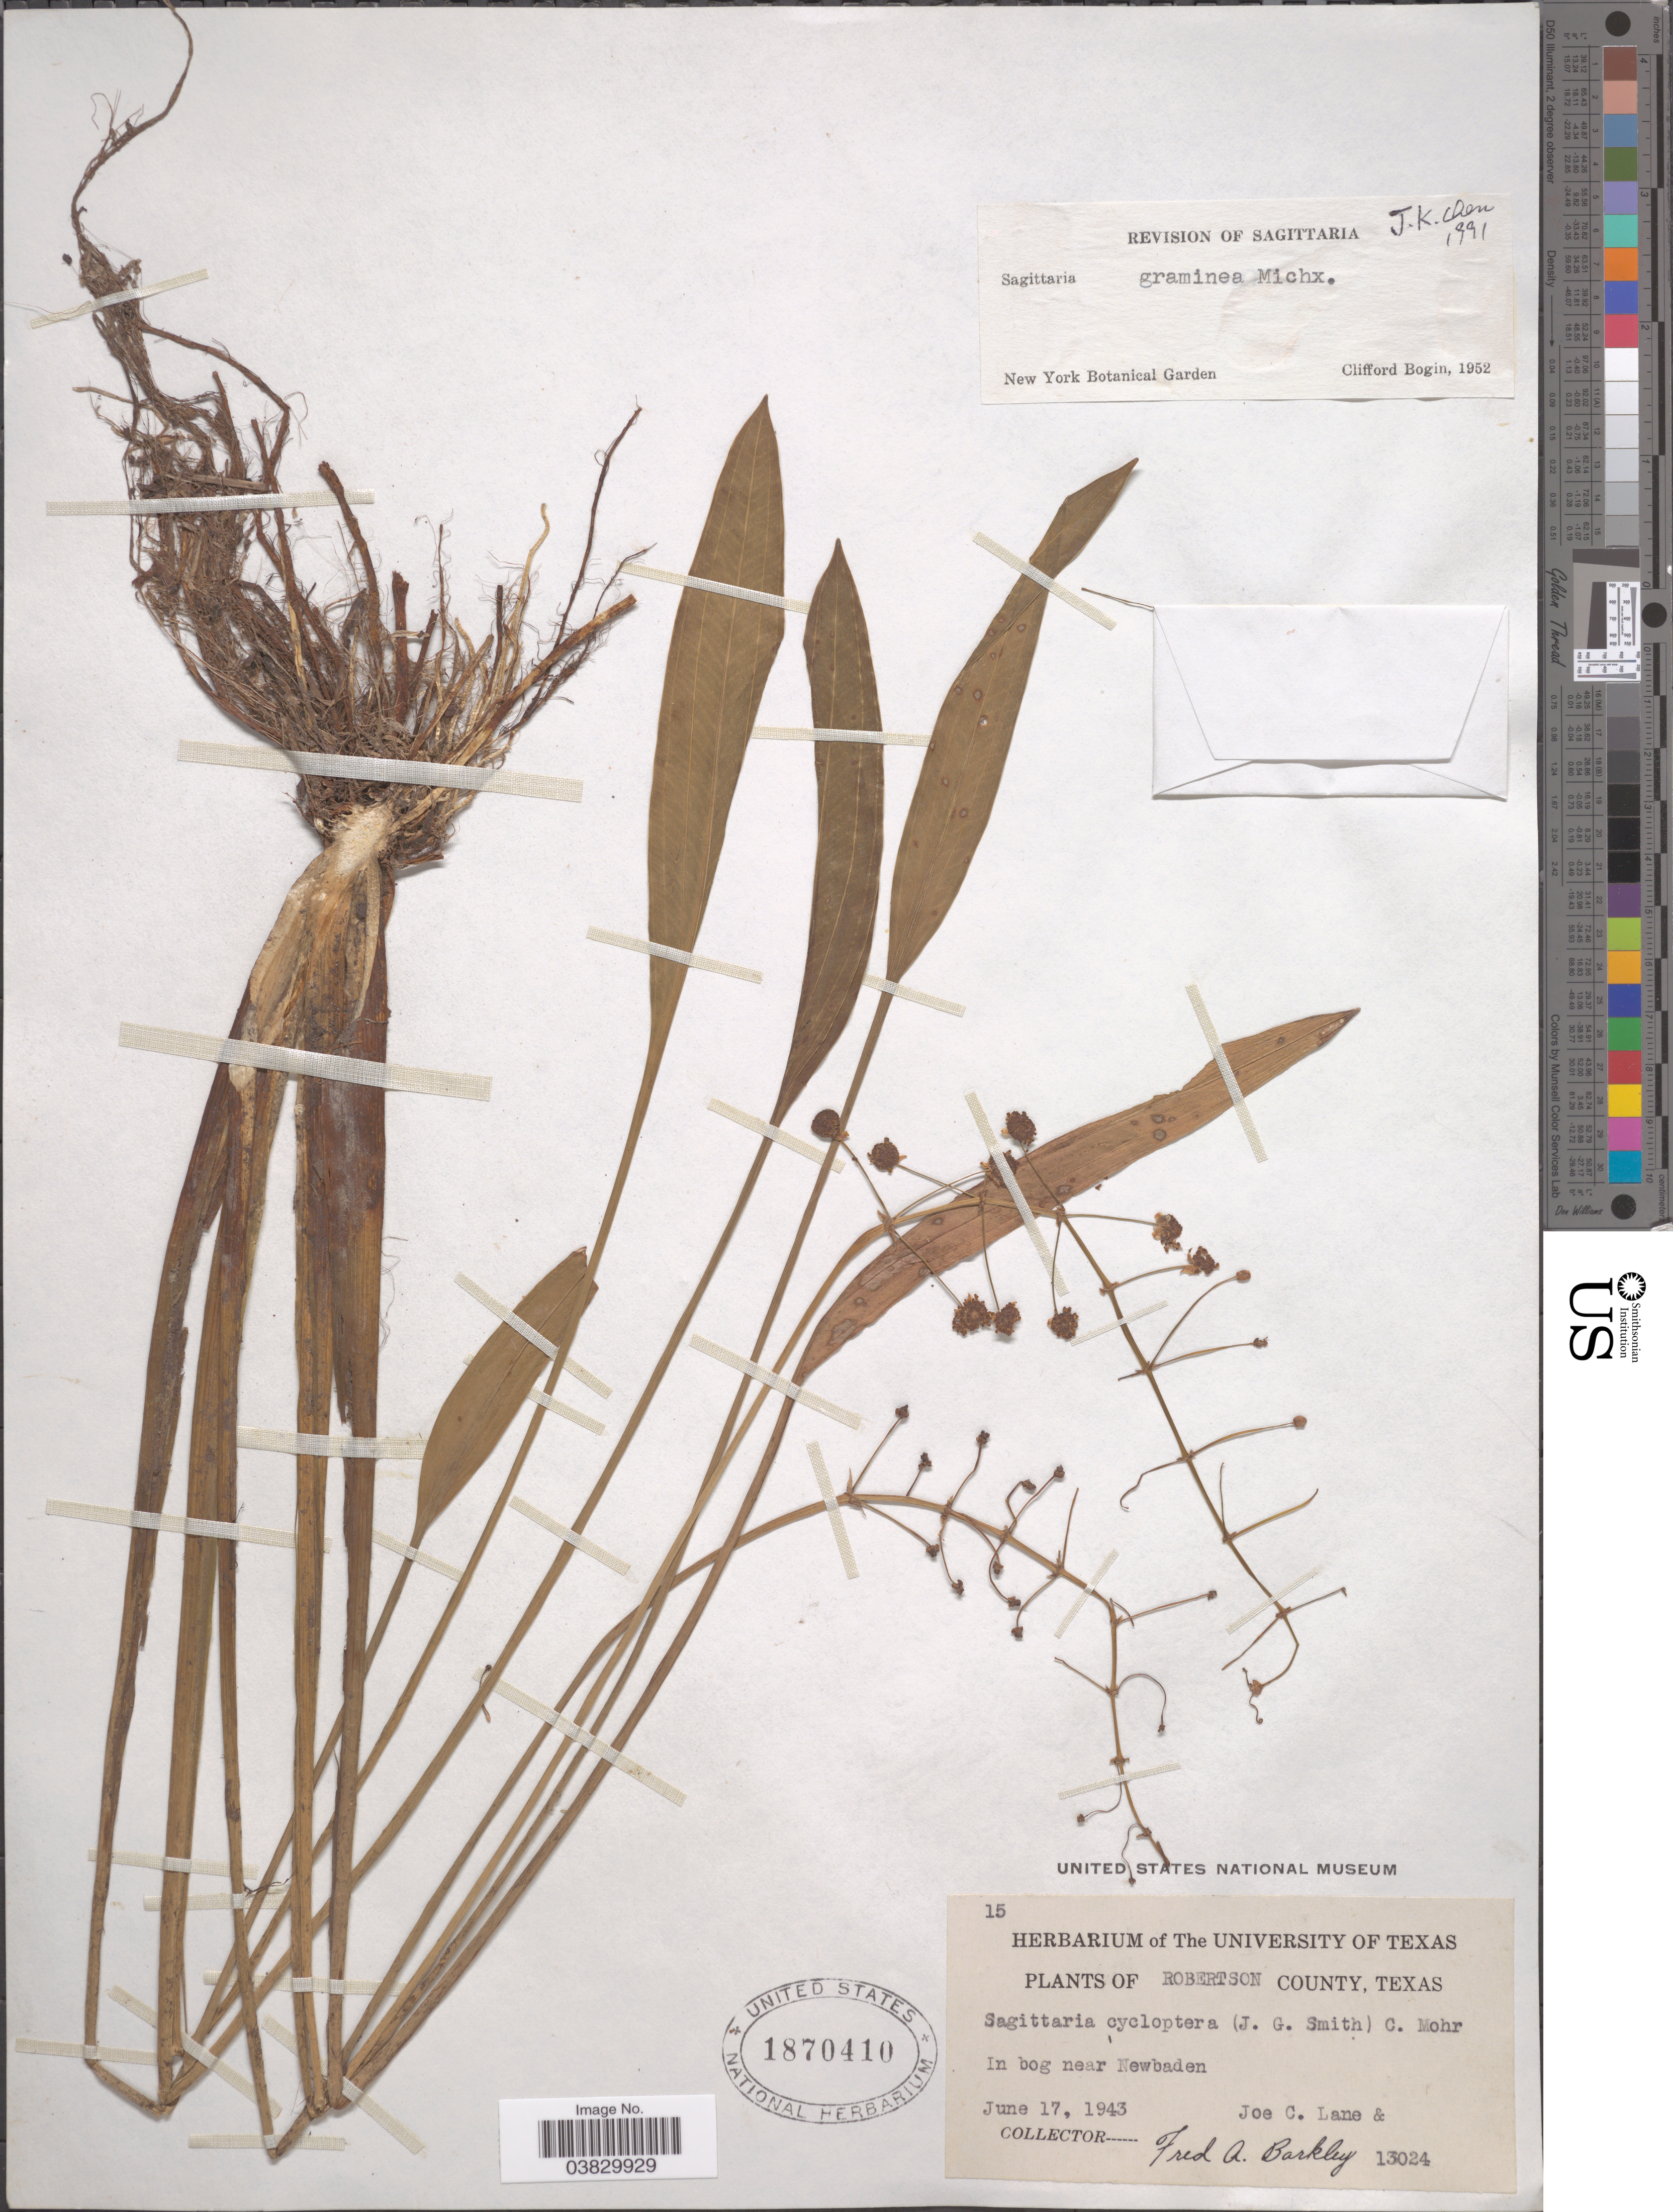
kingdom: Plantae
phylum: Tracheophyta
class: Liliopsida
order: Alismatales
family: Alismataceae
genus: Sagittaria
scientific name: Sagittaria graminea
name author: Michx.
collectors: J. Lane & F. A. Barkley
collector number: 15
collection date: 1943-06-17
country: United States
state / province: Texas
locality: Robertson County. In bog near Newbaden.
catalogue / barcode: US 1870410